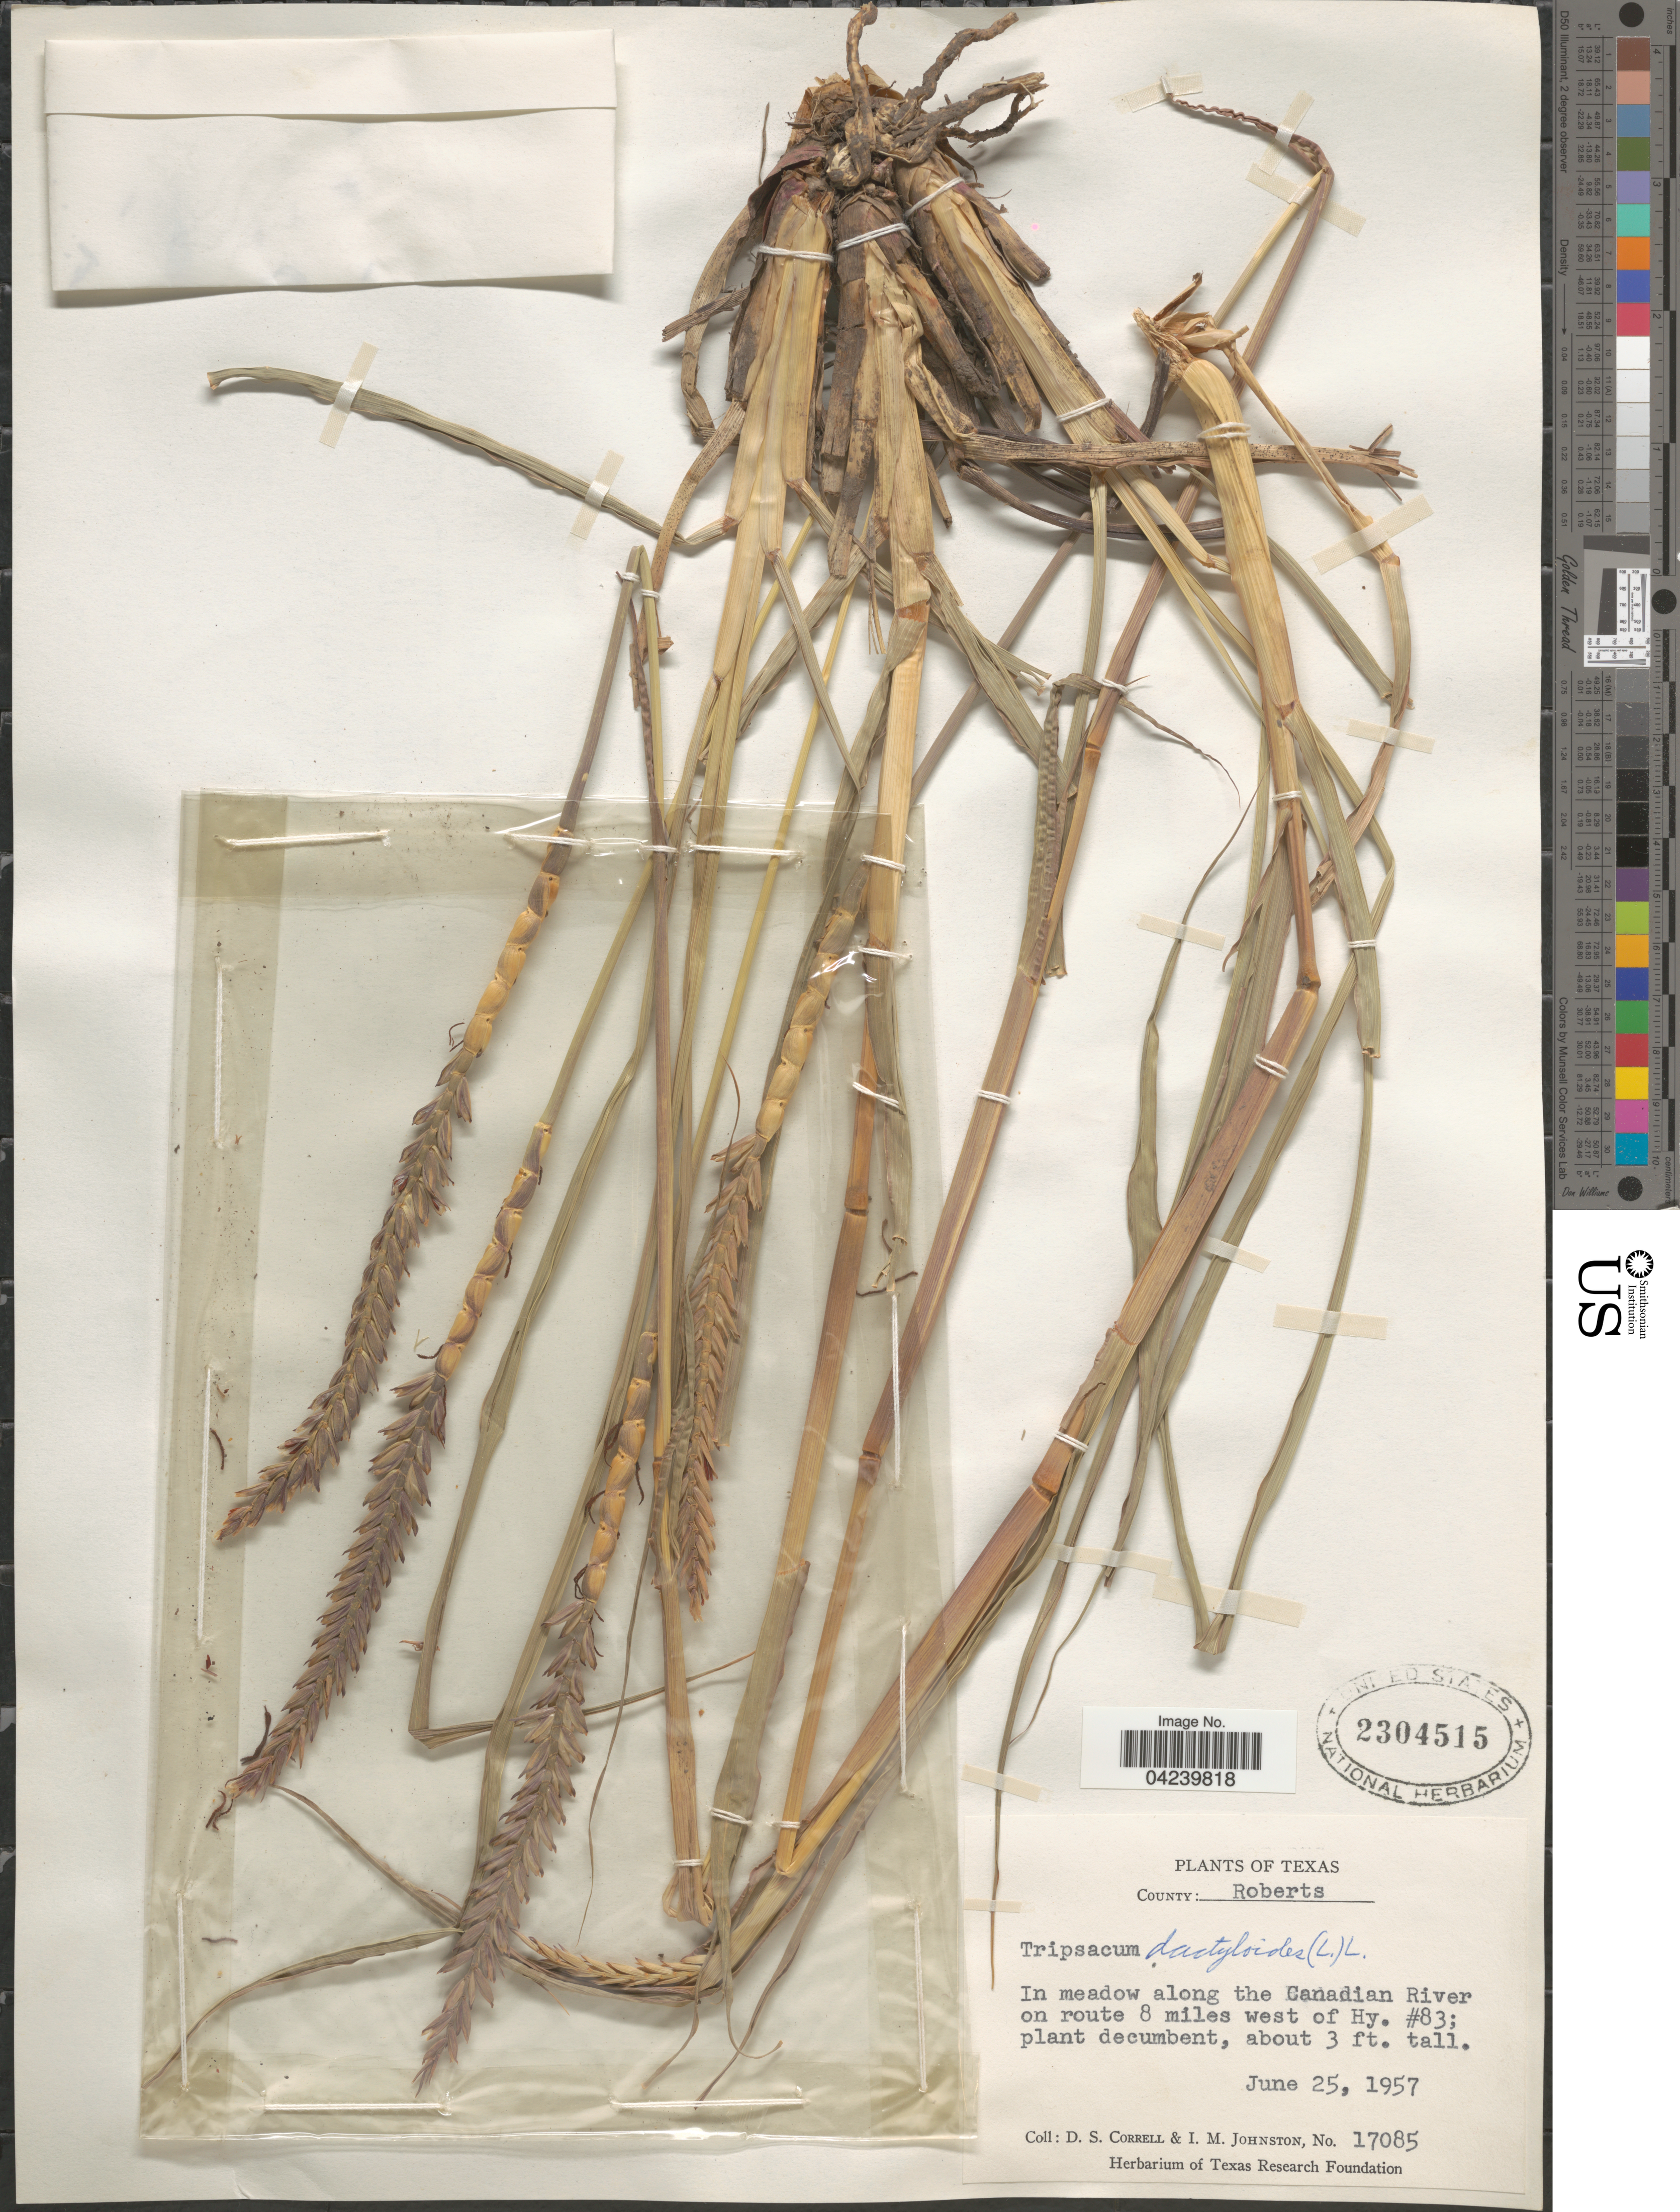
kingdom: Plantae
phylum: Tracheophyta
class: Liliopsida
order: Poales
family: Poaceae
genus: Tripsacum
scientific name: Tripsacum dactyloides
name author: (L.) L.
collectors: D. S. Correll & I.M. Johnston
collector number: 17085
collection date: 1957-06-25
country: United States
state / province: Texas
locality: County: Roberts. In meadow along the Canadian River on route 8 miles west of Hy. #83.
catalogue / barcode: US 2304515